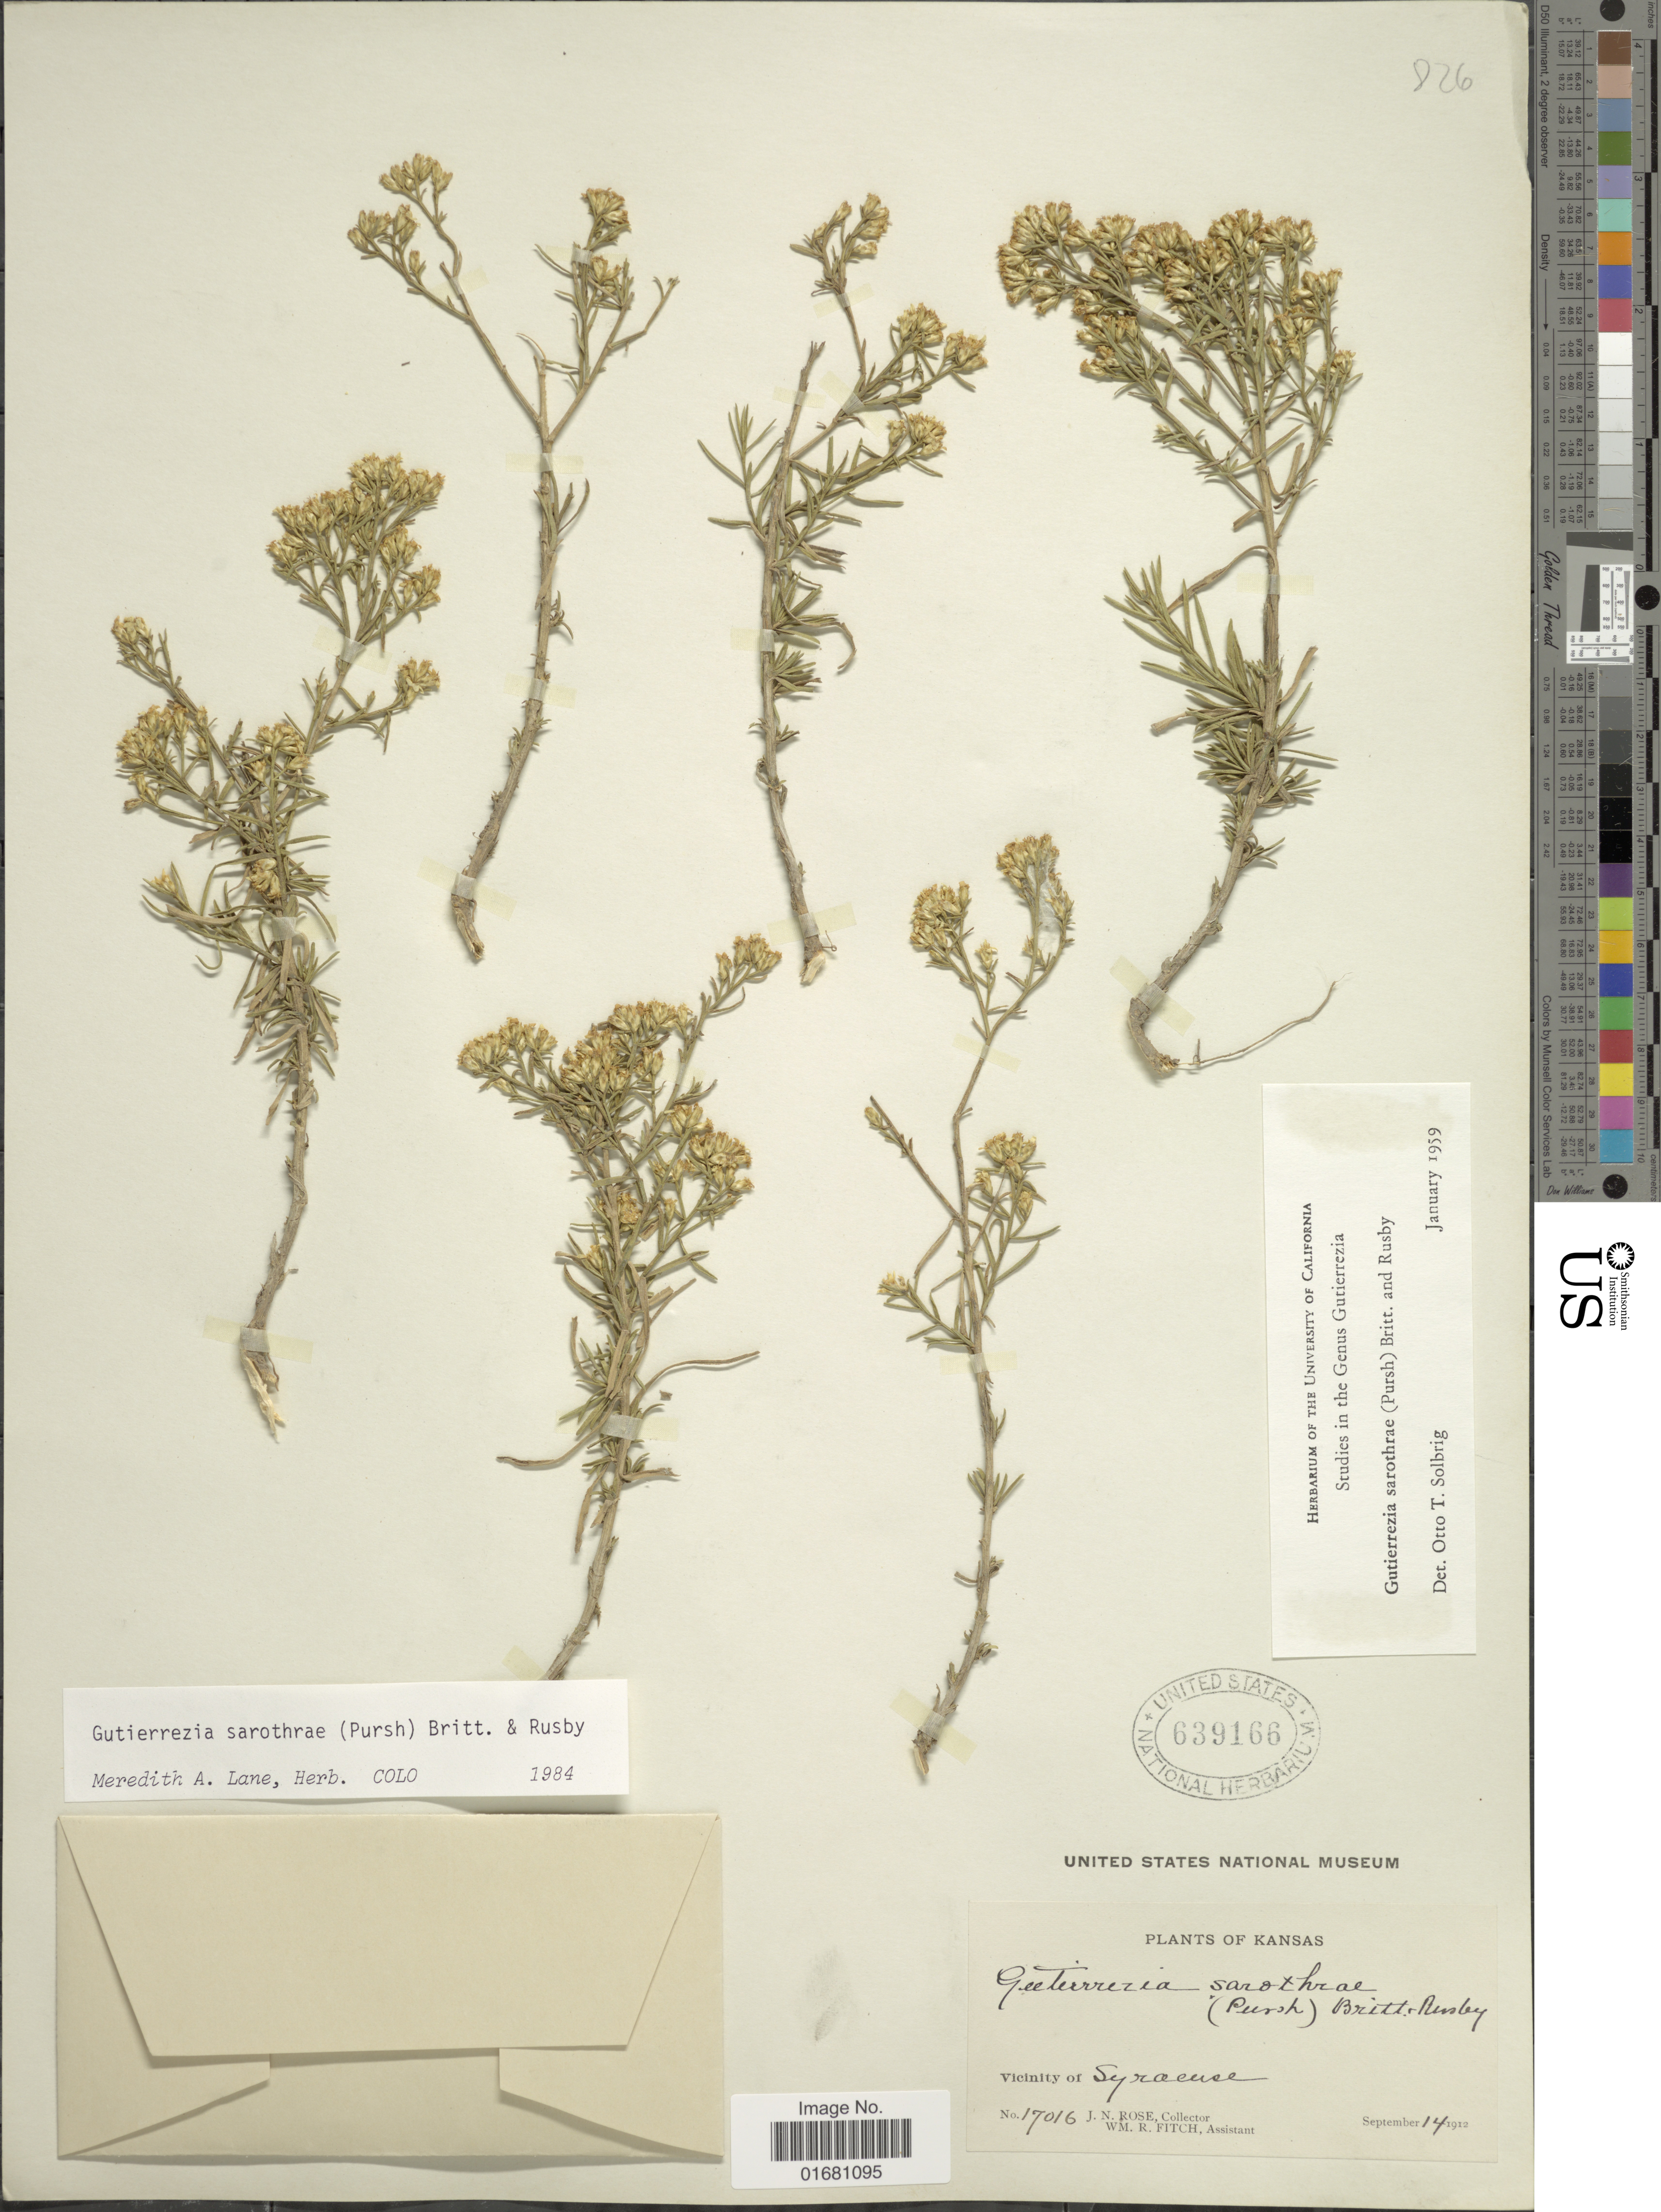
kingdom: Plantae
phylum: Tracheophyta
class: Magnoliopsida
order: Asterales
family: Asteraceae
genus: Gutierrezia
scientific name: Gutierrezia sarothrae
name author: (Pursh) Britton & Rusby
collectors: J. N. Rose & W. R. Fitch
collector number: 17016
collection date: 1912-09-14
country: United States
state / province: Kansas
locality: Vicinity of Syrause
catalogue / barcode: US 639166